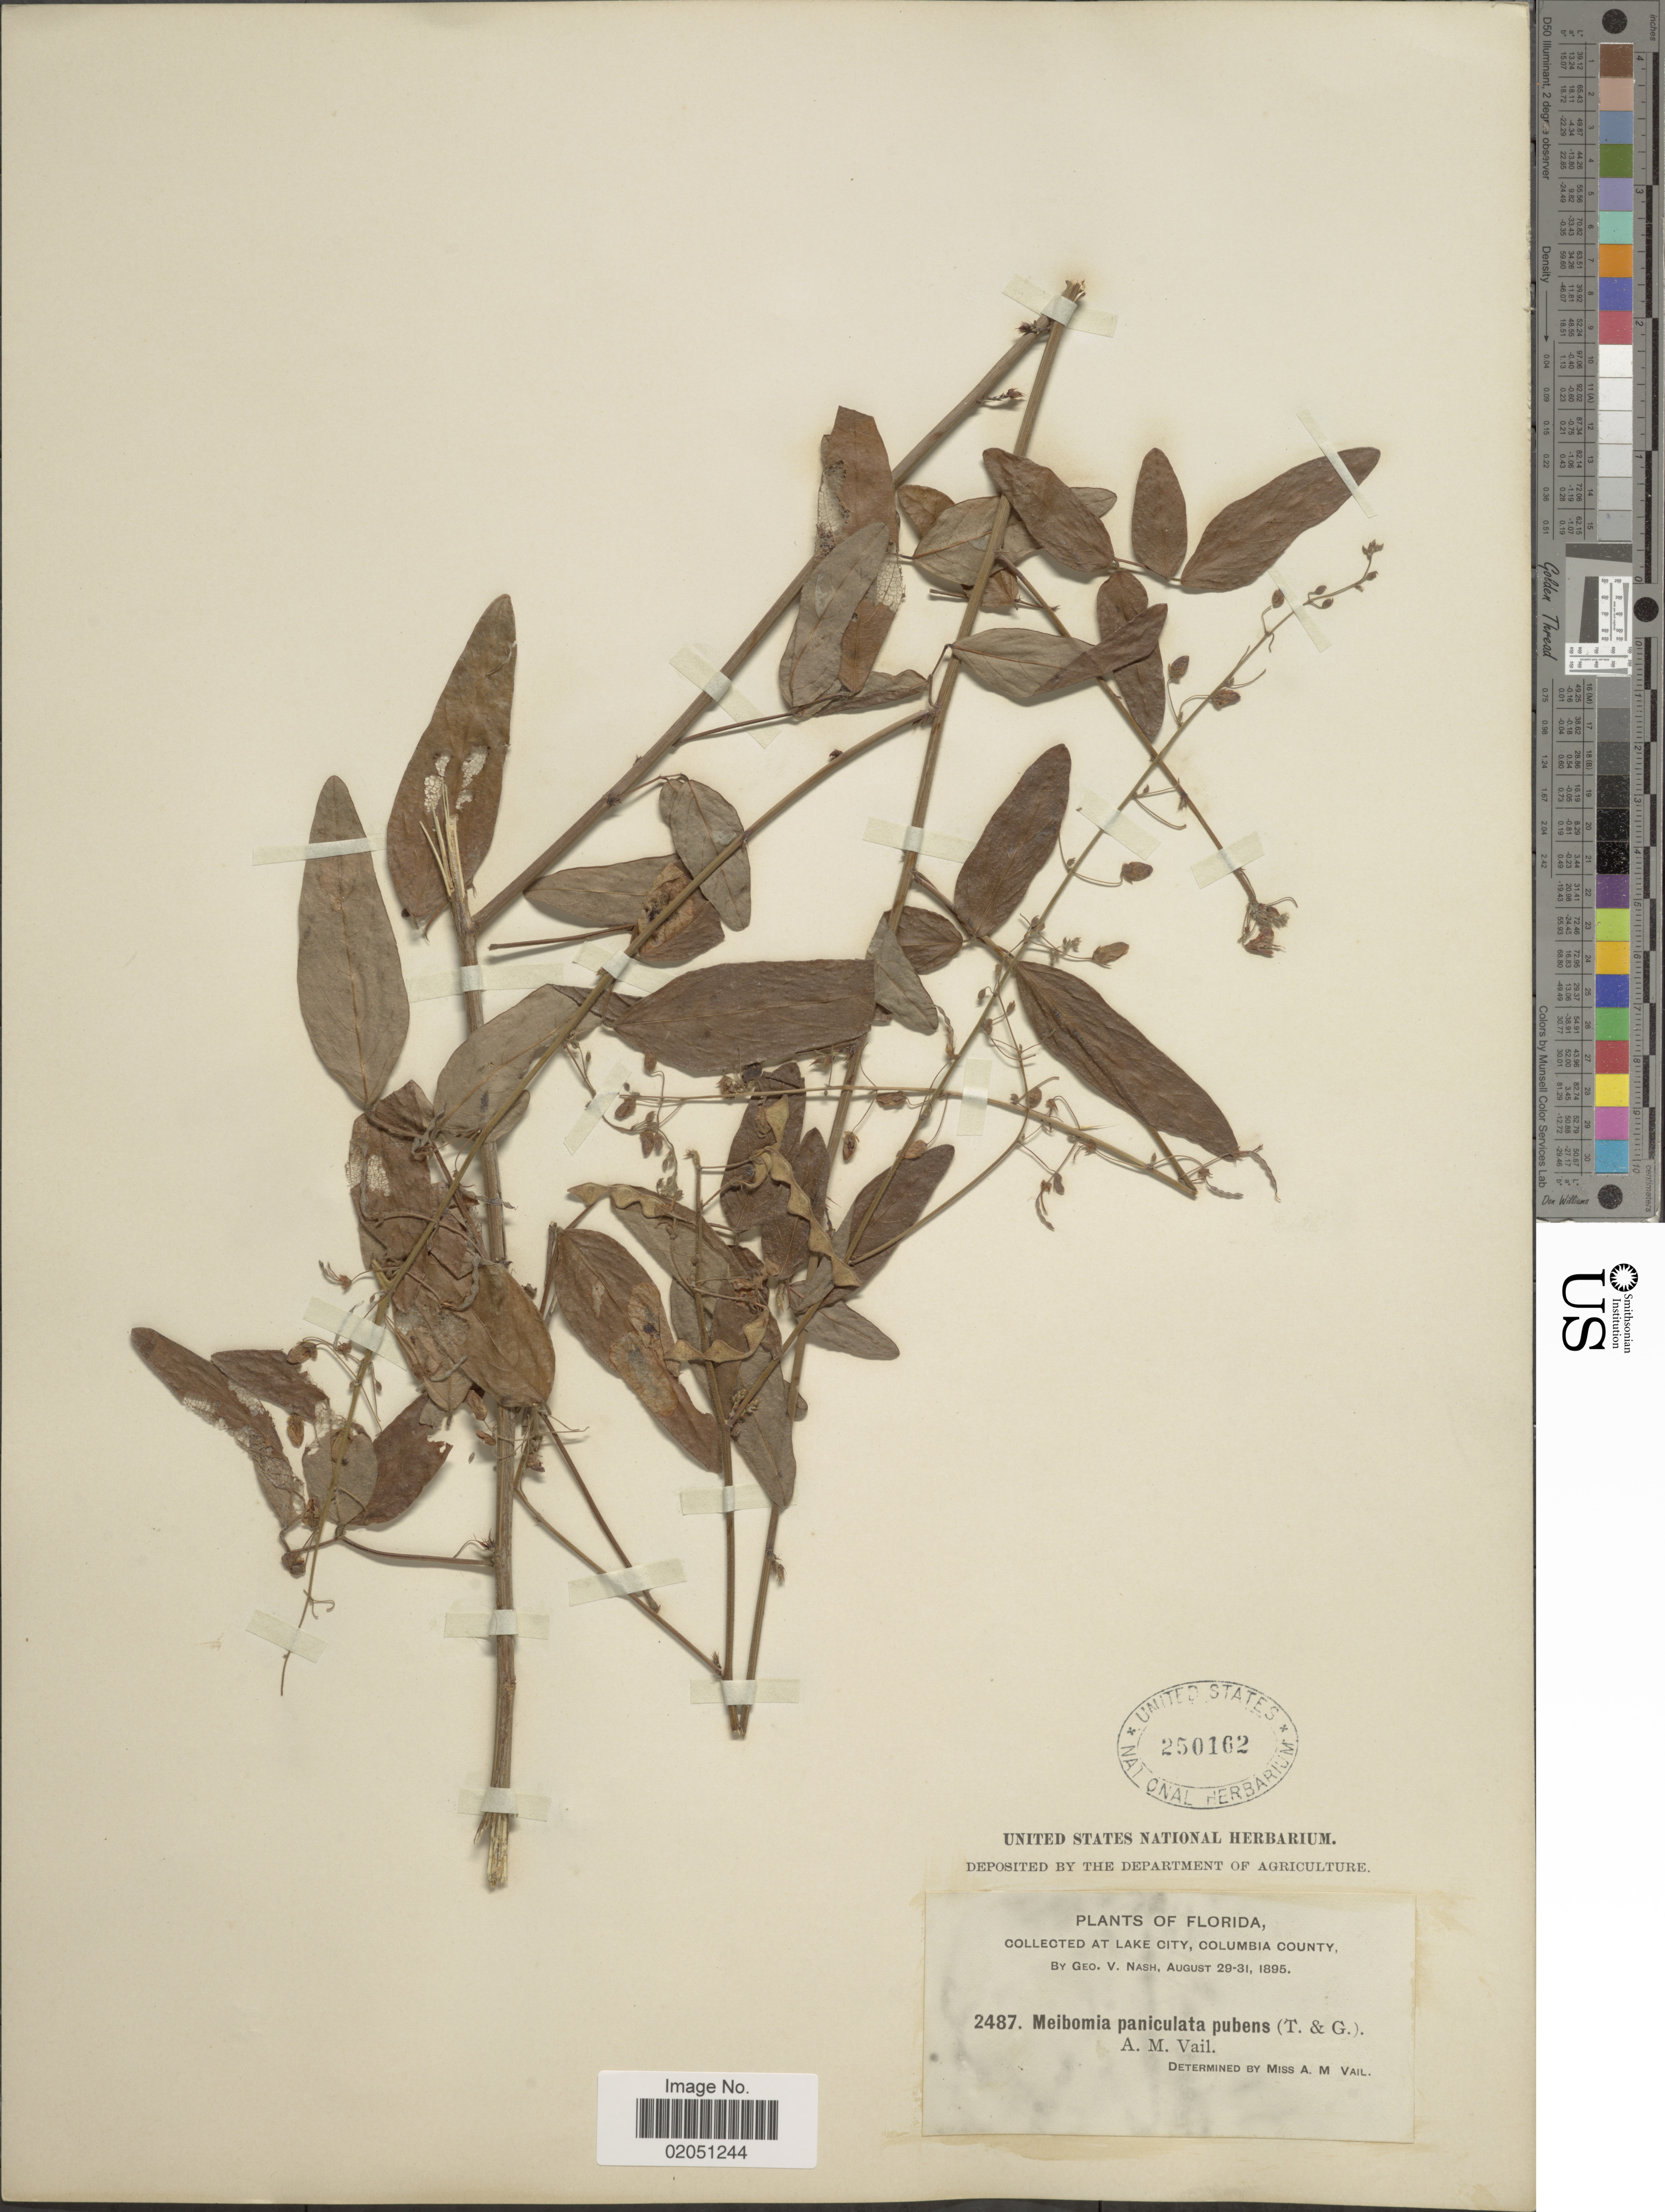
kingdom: Plantae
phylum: Tracheophyta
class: Magnoliopsida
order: Fabales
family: Fabaceae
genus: Desmodium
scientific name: Desmodium paniculatum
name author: (L.) DC.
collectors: G. V. Nash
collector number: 2487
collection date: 1895-08-29/1895-08-31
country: United States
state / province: Florida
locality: At Lake City, Columbia County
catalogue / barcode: US 250162